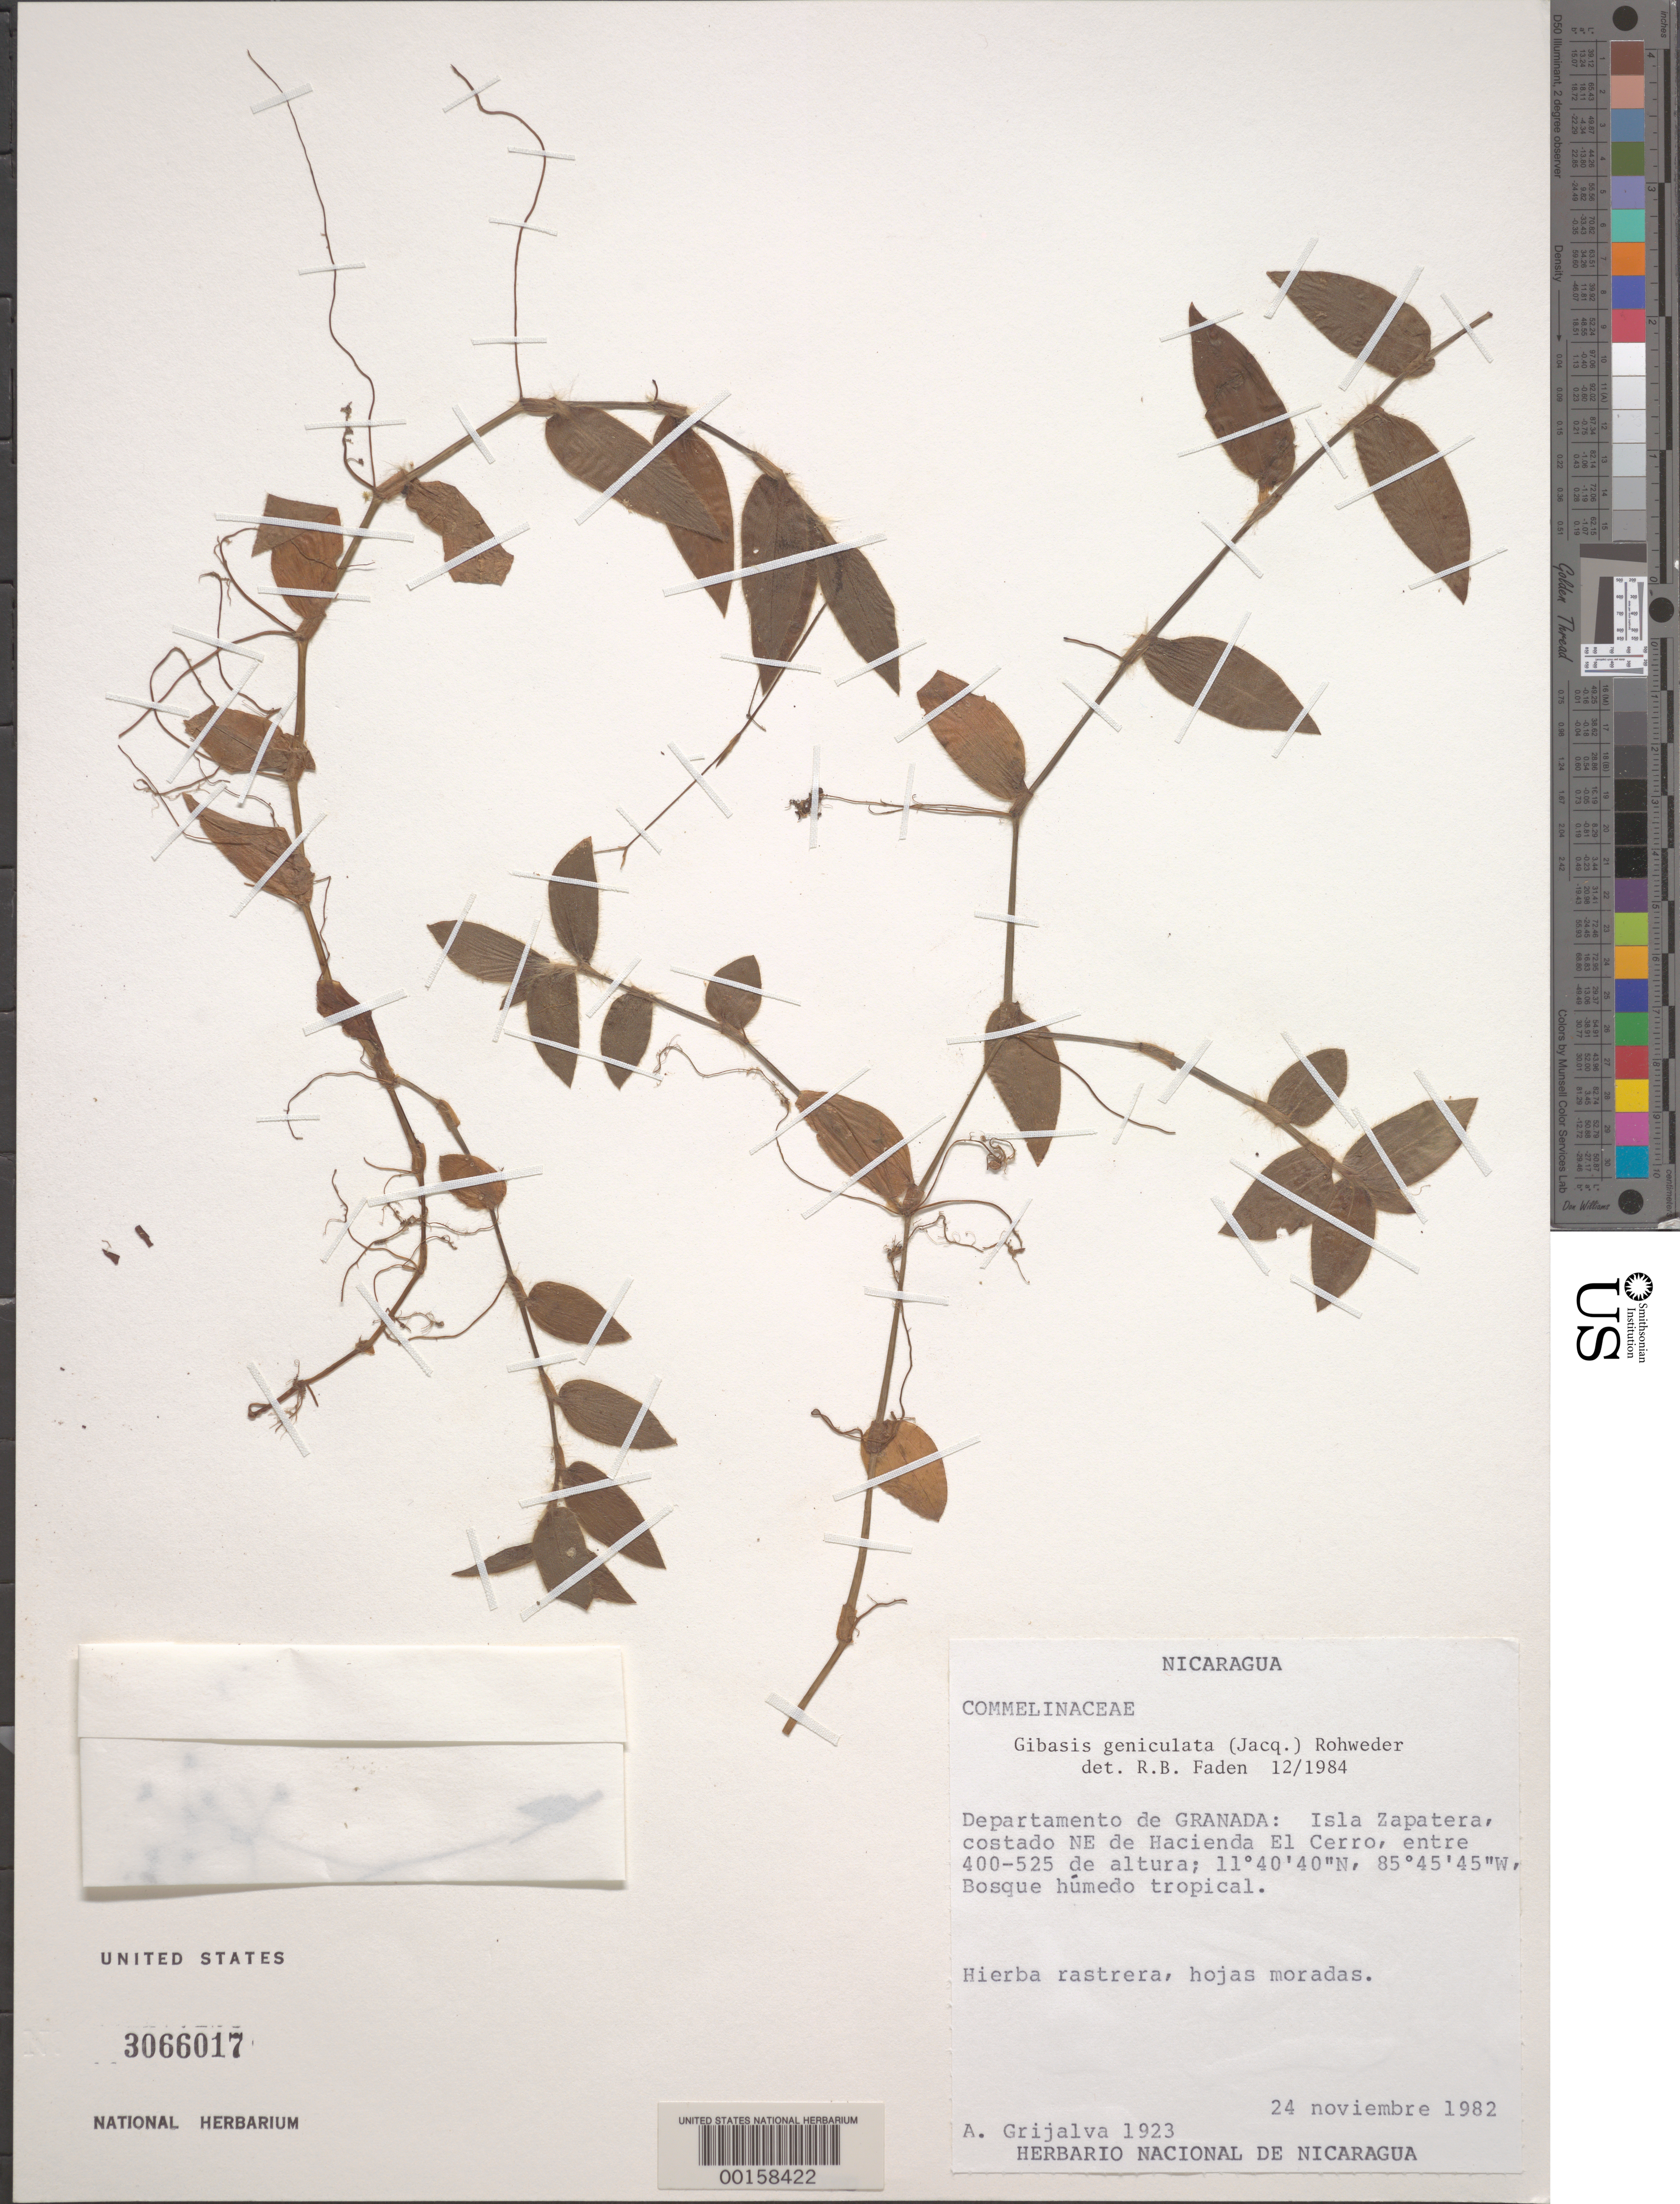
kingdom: Plantae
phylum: Tracheophyta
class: Liliopsida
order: Commelinales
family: Commelinaceae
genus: Gibasis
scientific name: Gibasis geniculata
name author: (Jacq.) Rohweder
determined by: Faden, Robert B., (US), Smithsonian Institution - National Museum of Natural History (UNITED STATES)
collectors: A. Grijalva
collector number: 1923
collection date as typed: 24 Nov 1982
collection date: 1982-11-24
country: Nicaragua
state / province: Granada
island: Isla Zapatera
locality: Isla zapatera, ne of hacienda el cerro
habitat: Tropical forest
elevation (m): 400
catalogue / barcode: US 3066017